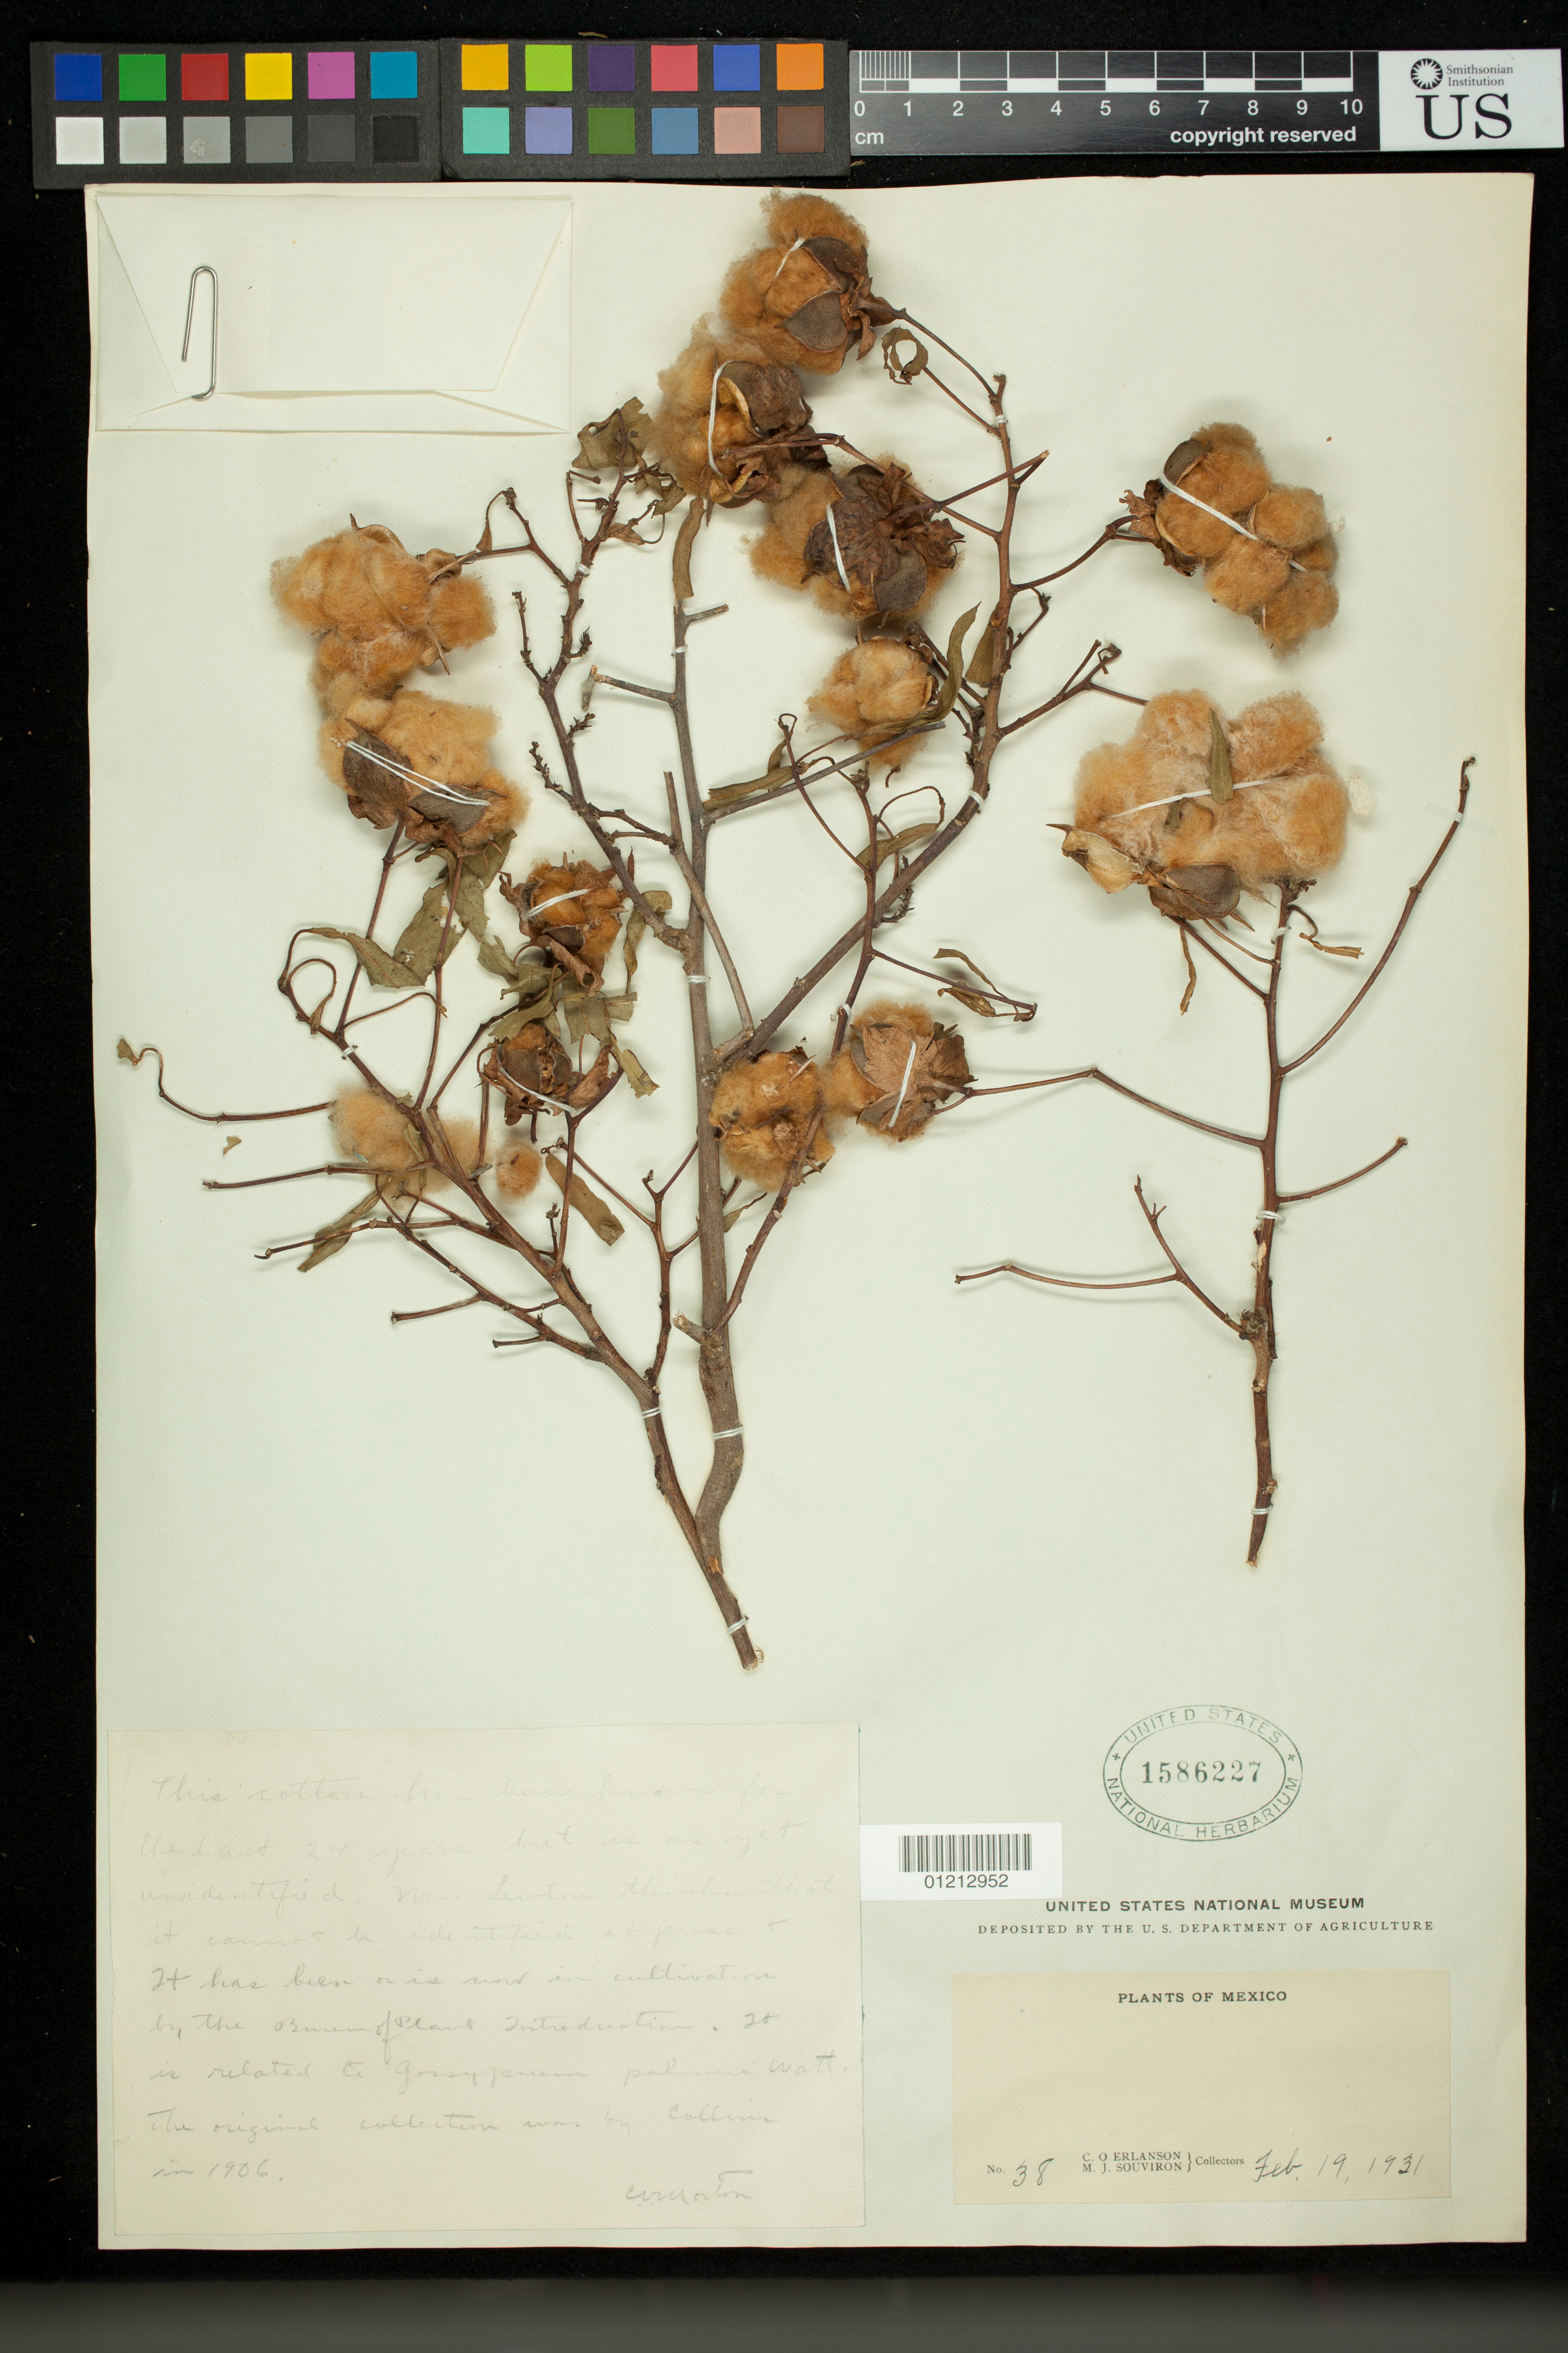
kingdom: Plantae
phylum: Tracheophyta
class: Magnoliopsida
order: Malvales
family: Malvaceae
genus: Gossypium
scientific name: Gossypium sp.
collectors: C. O. Erlanson & M. J. Souviron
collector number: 38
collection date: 1931-02-19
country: Mexico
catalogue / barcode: US 1586227